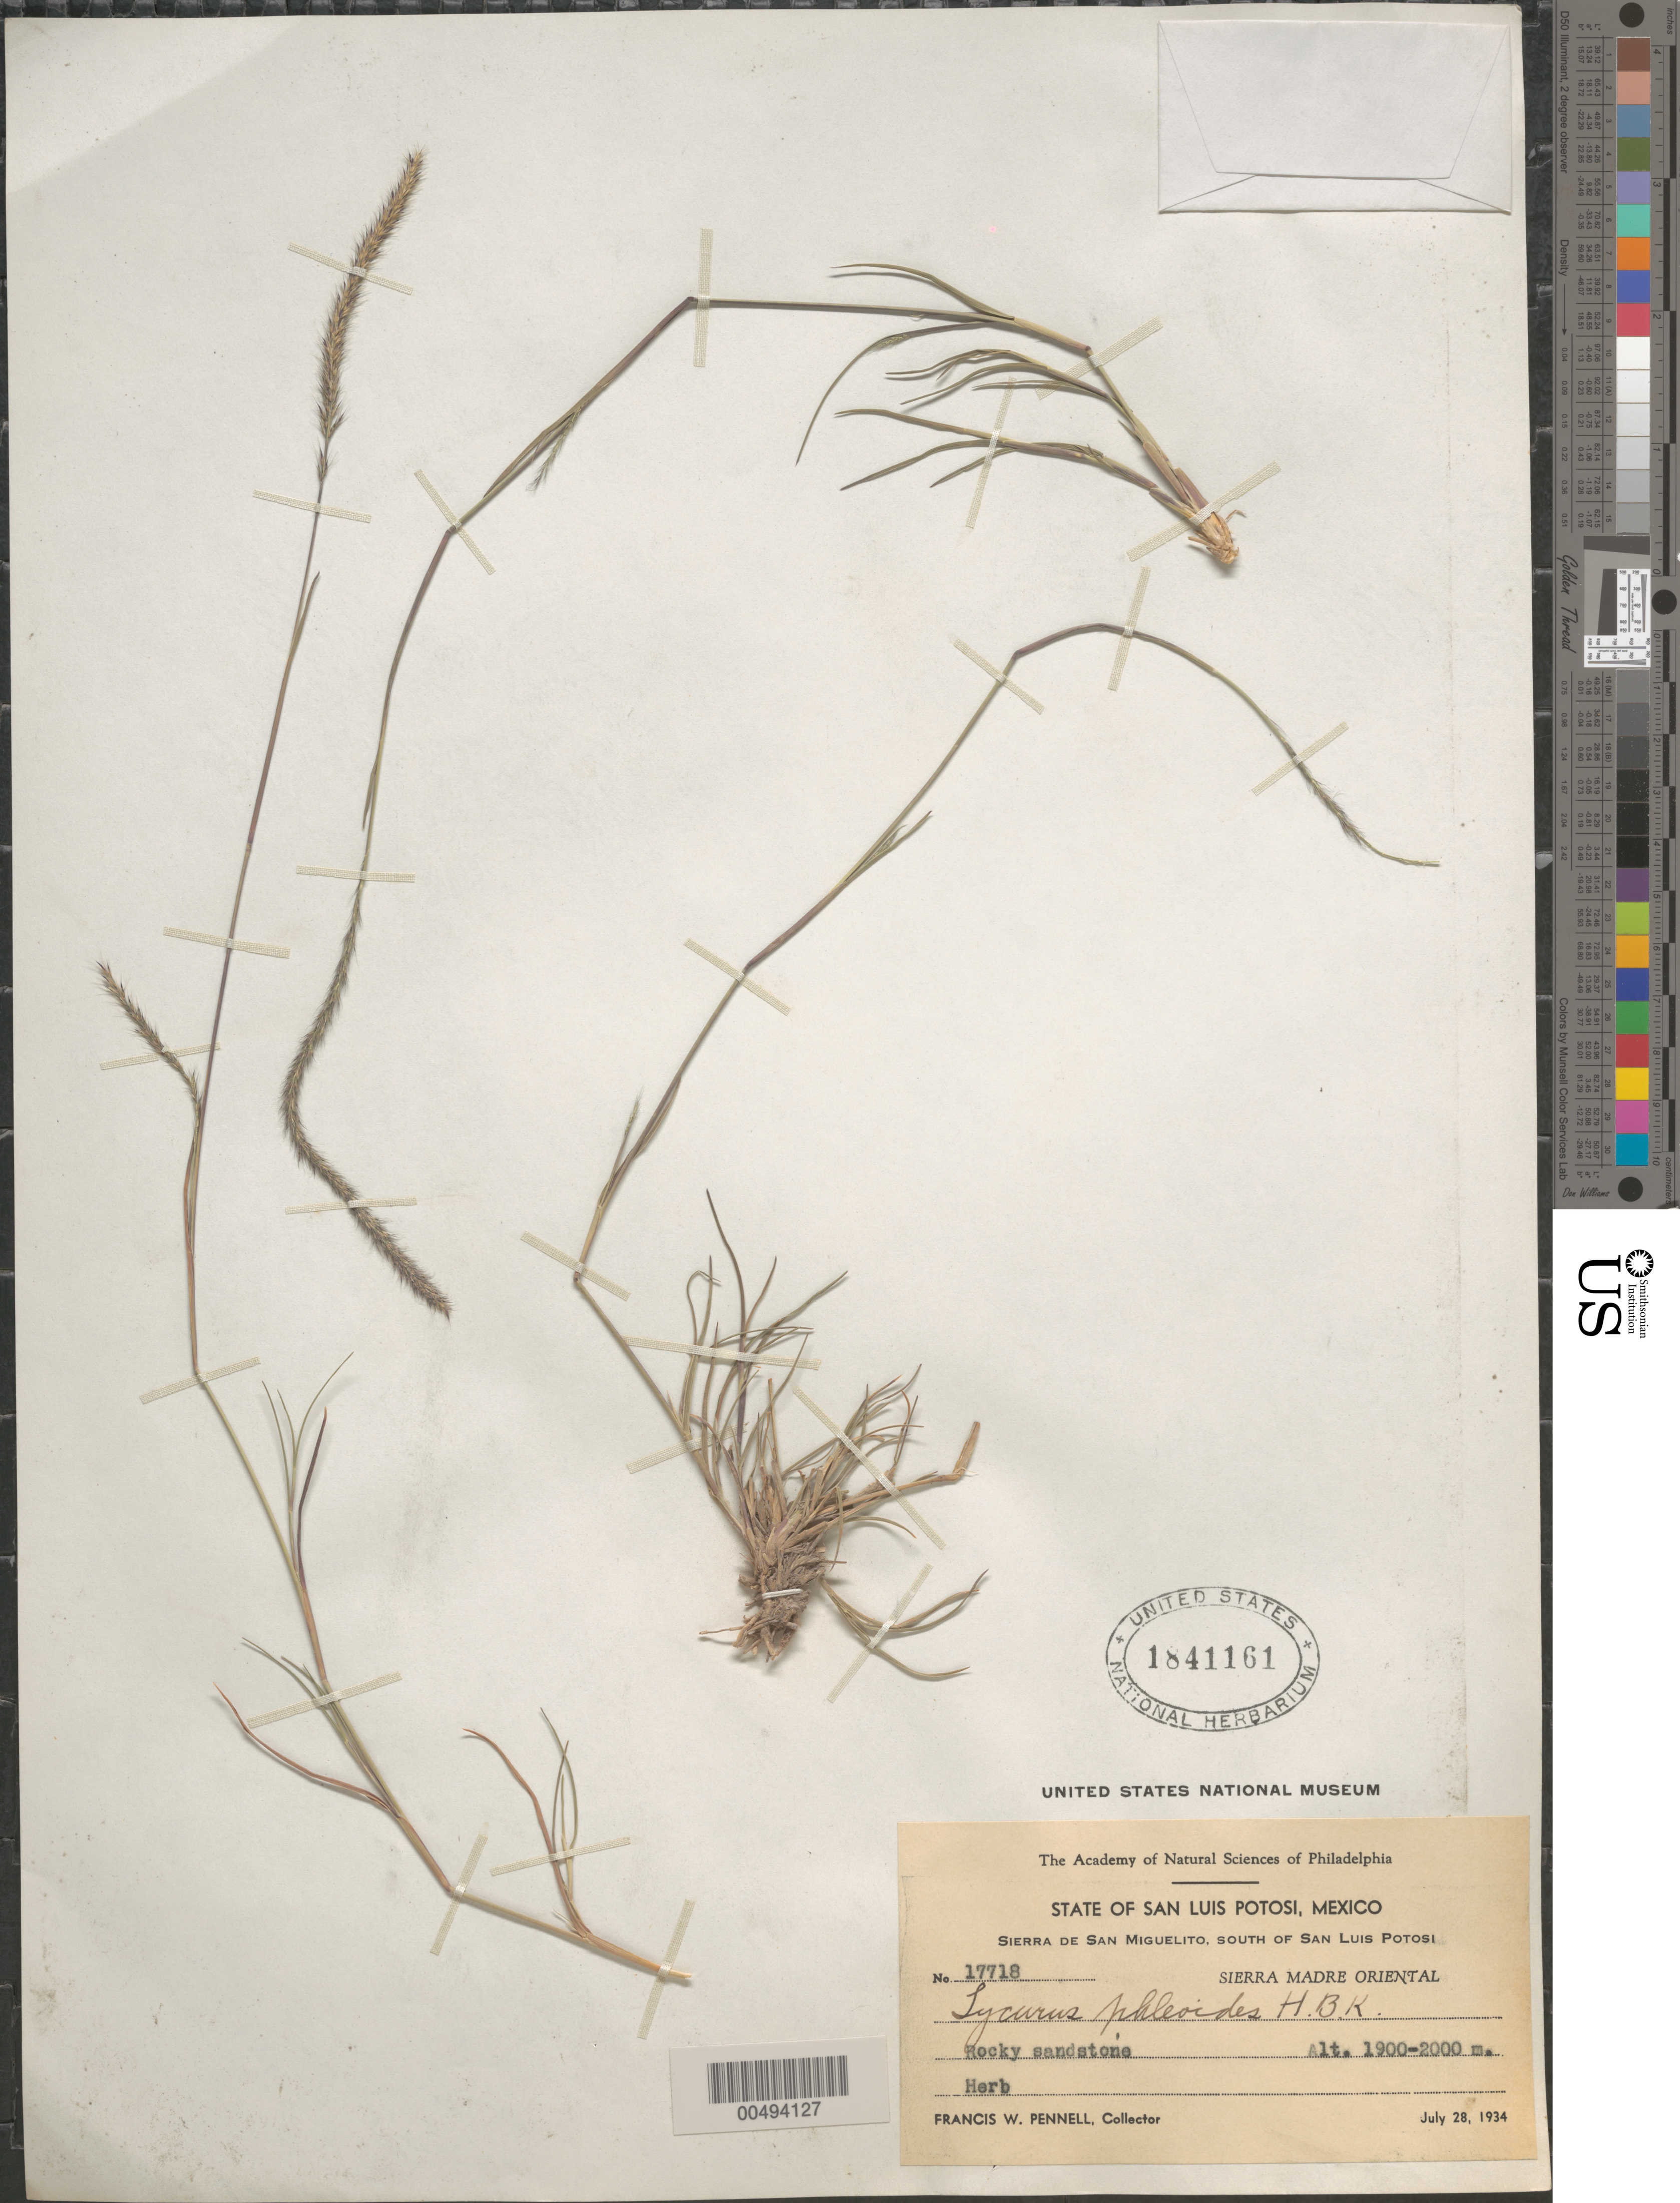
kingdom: Plantae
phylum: Tracheophyta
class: Liliopsida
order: Poales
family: Poaceae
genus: Lycurus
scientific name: Lycurus phleoides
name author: Kunth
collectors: F. W. Pennell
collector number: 17718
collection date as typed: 28 Jul 1934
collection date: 1934-07-28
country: Mexico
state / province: San Luis Potosi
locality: Sierra de San Miguelito, S of San Luis Potosi, Sierra Madre Oriental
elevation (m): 1900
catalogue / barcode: US 1841161